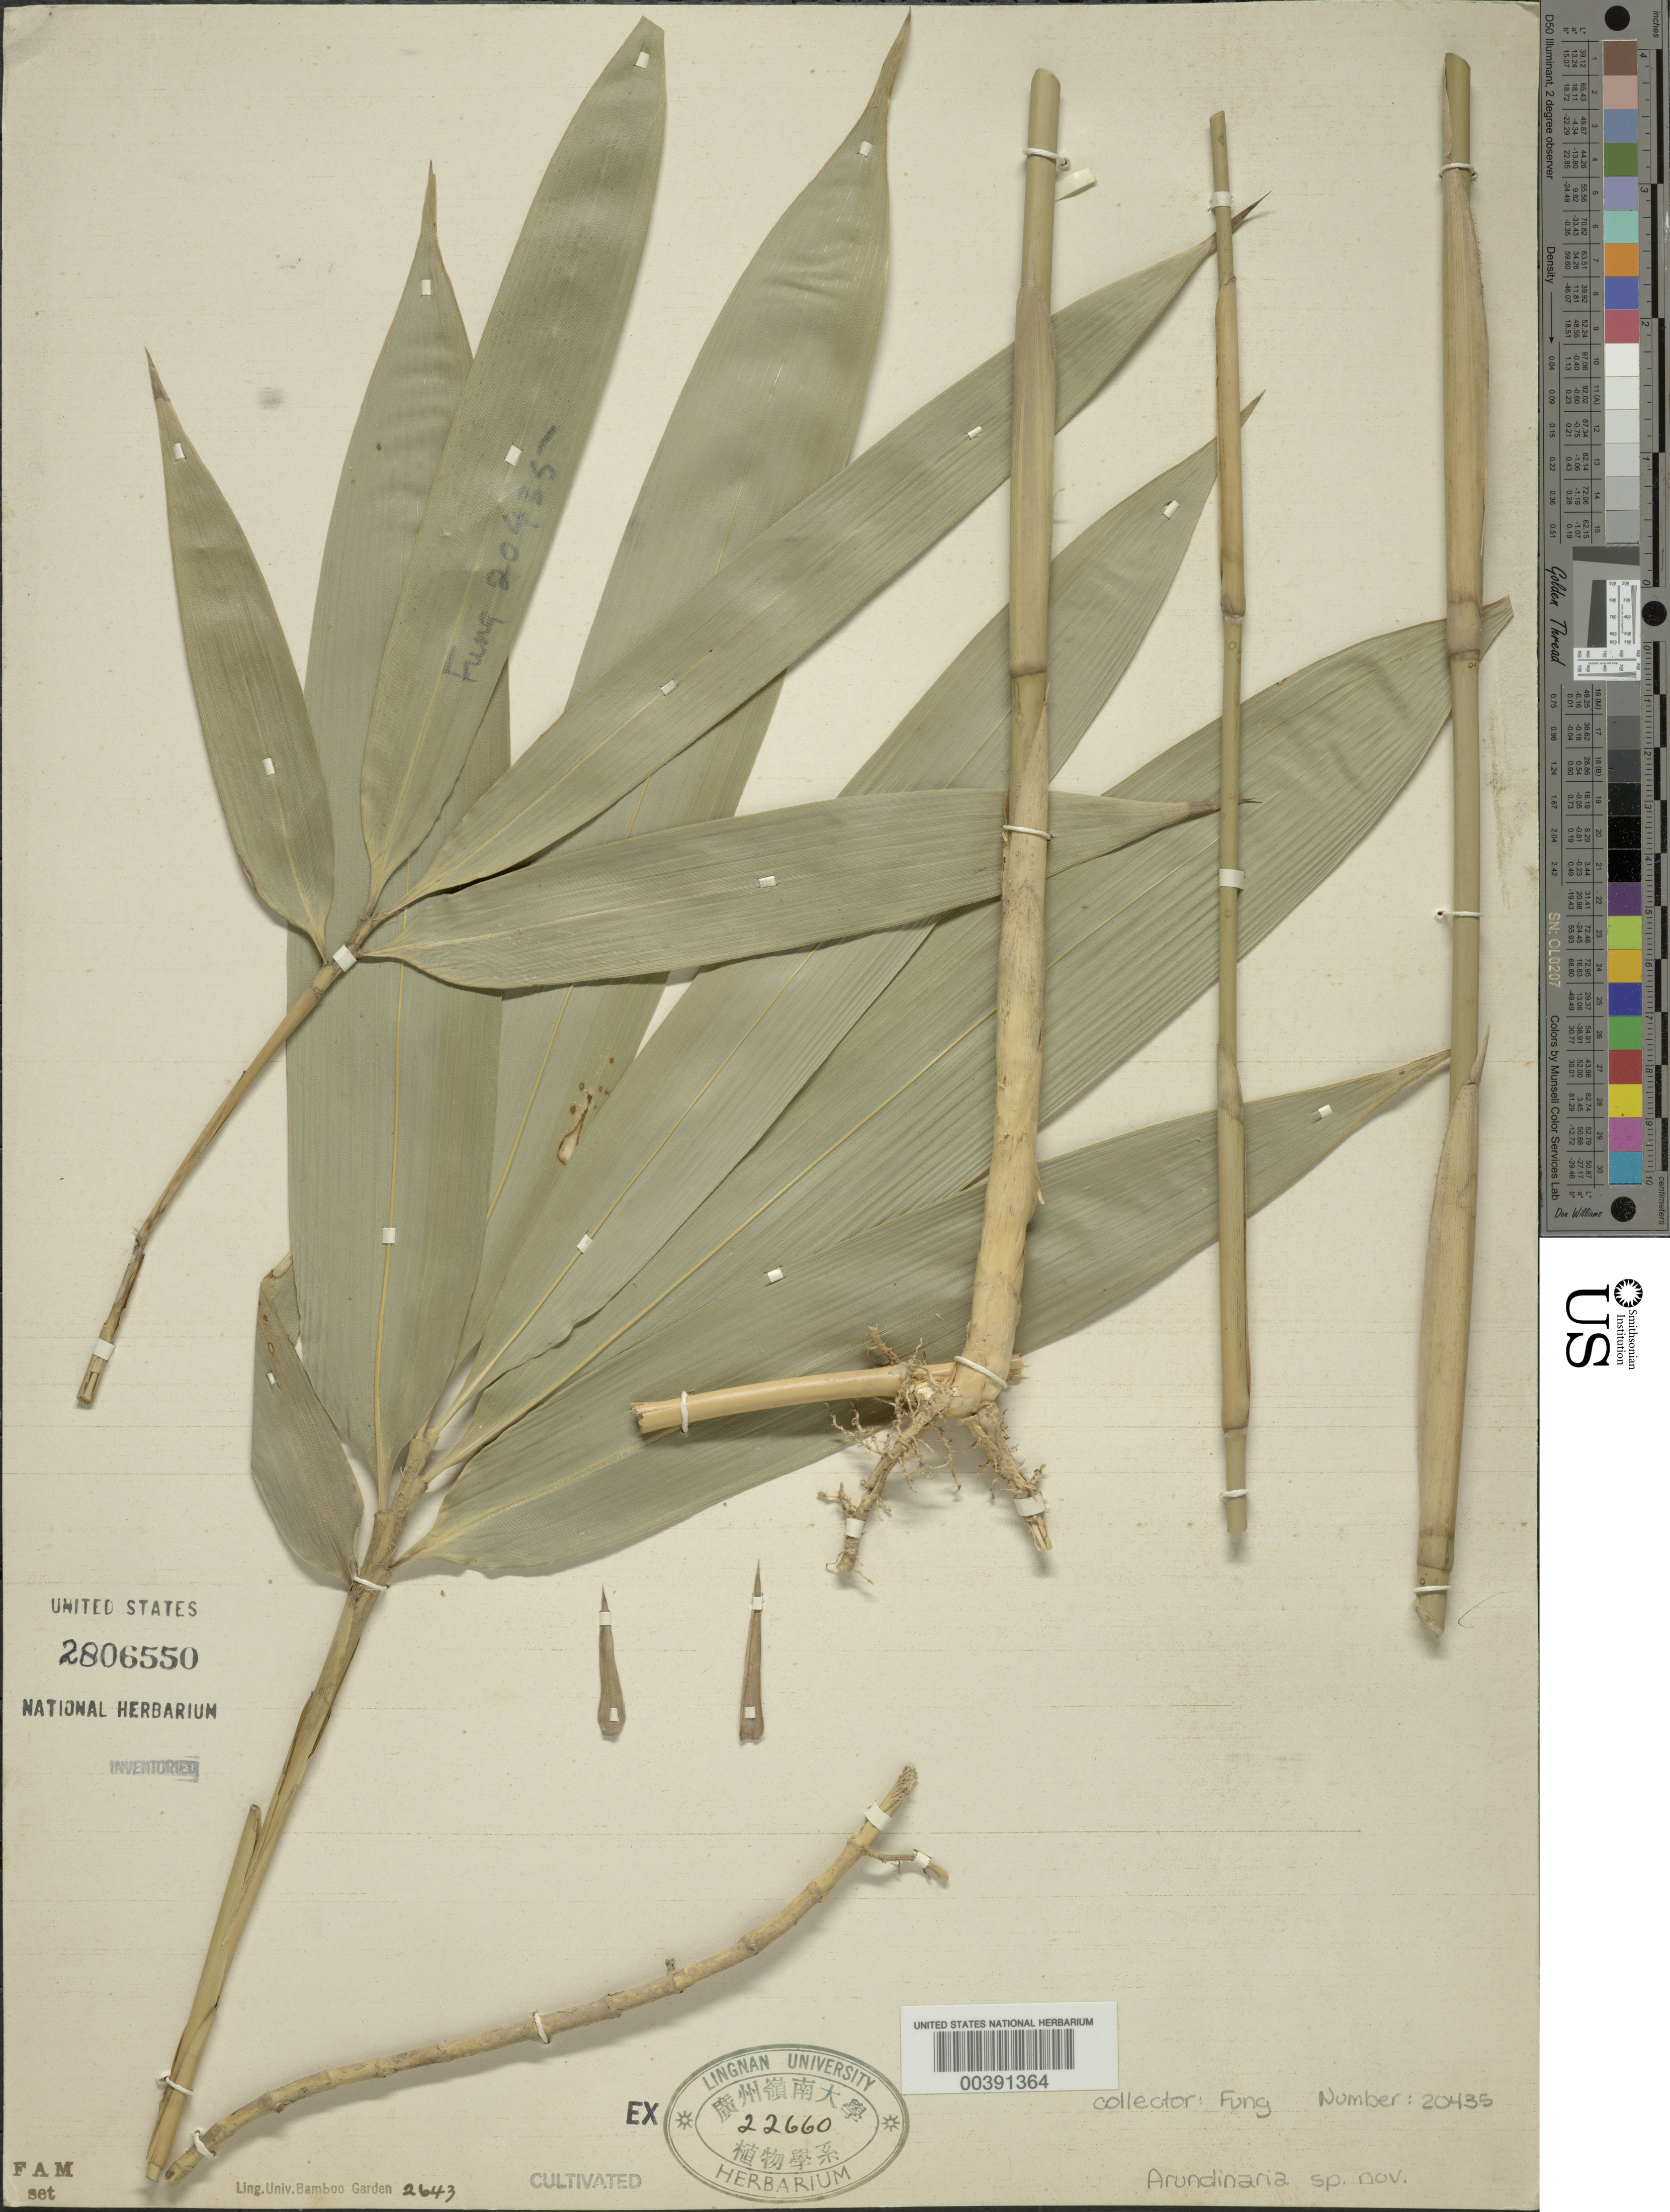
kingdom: Plantae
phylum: Tracheophyta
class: Liliopsida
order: Poales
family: Poaceae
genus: Arundinaria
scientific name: Arundinaria sp.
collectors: H. L. Fung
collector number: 20435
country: China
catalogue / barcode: US 2806550